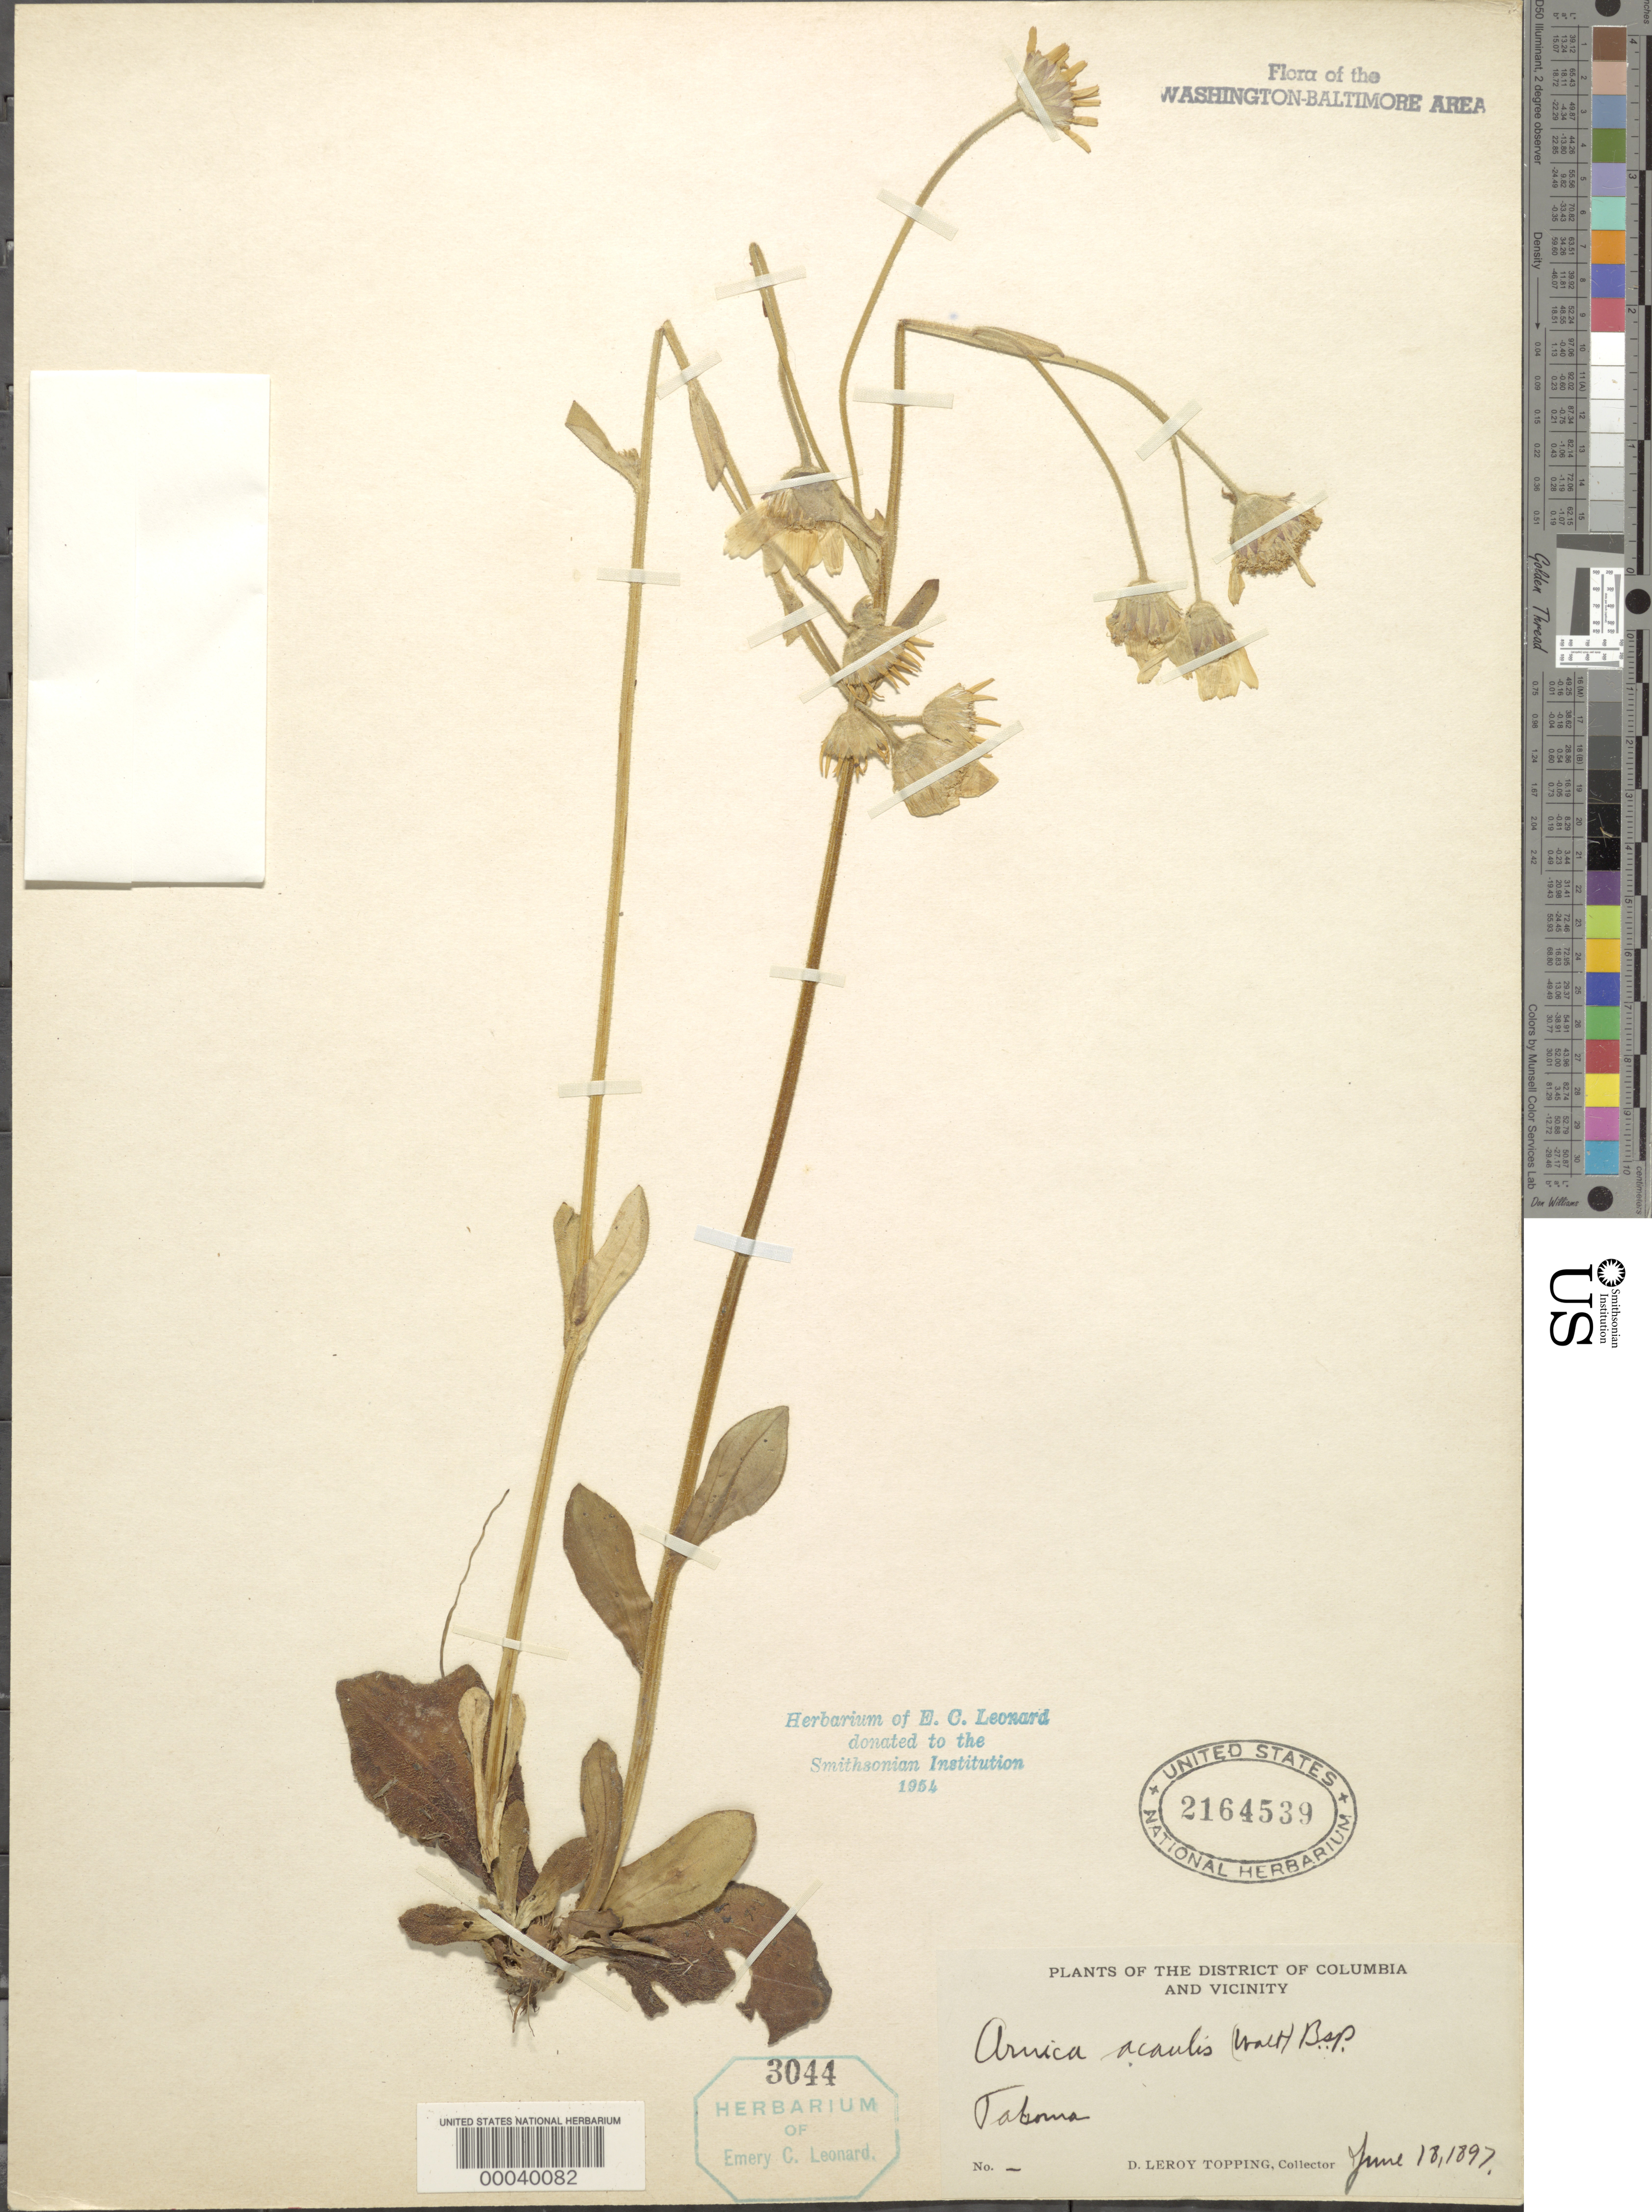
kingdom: Plantae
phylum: Tracheophyta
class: Magnoliopsida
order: Asterales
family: Asteraceae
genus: Arnica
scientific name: Arnica acaulis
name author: (Walter) Britton, Stearns & Poggenb.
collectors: D. L. Topping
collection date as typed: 18 Jun 1897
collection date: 1897-06-18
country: United States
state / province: District of Columbia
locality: Takoma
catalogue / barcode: US 2164539